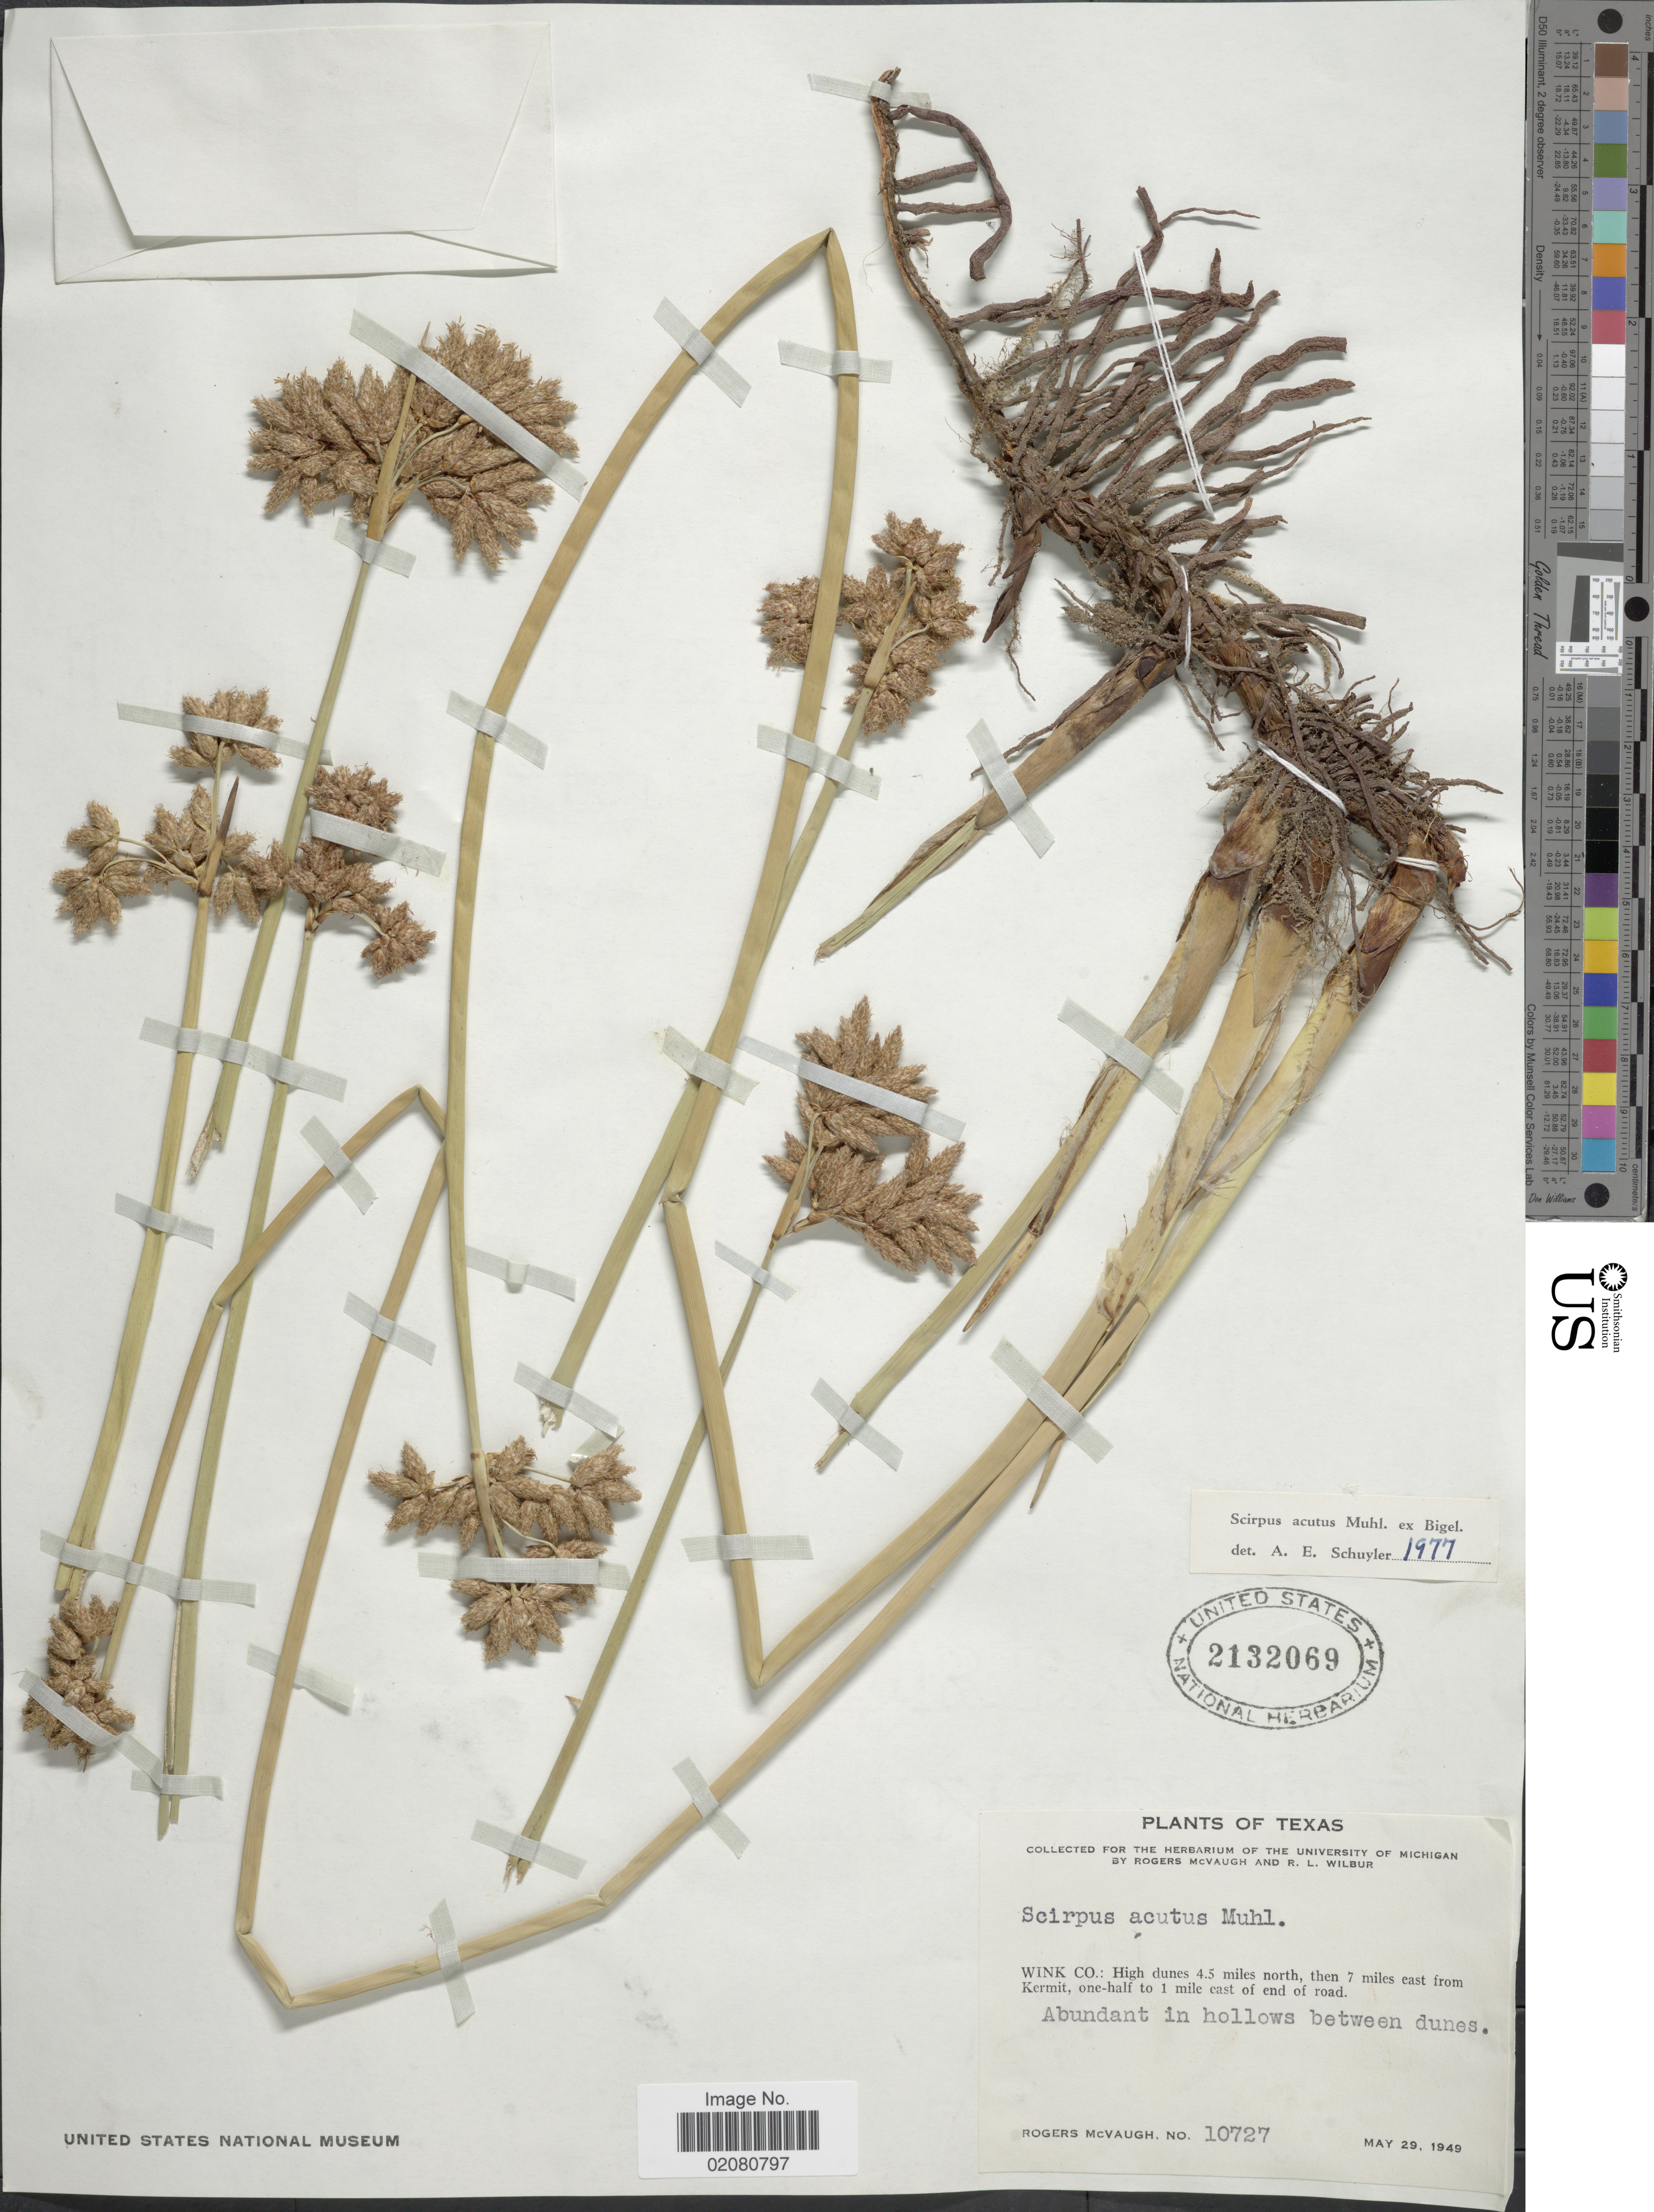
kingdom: Plantae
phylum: Tracheophyta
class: Liliopsida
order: Poales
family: Cyperaceae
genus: Schoenoplectus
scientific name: Schoenoplectus acutus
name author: (Muhl. ex Bigelow) Á. Löve & D. Löve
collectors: R. McVaugh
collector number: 10727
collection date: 1949-05-29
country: United States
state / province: Texas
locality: Wink Co.: High dunes 4.5 miles north, then 7 miles east from Kermit, one-half to 1 mile east of end of road.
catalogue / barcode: US 2132069